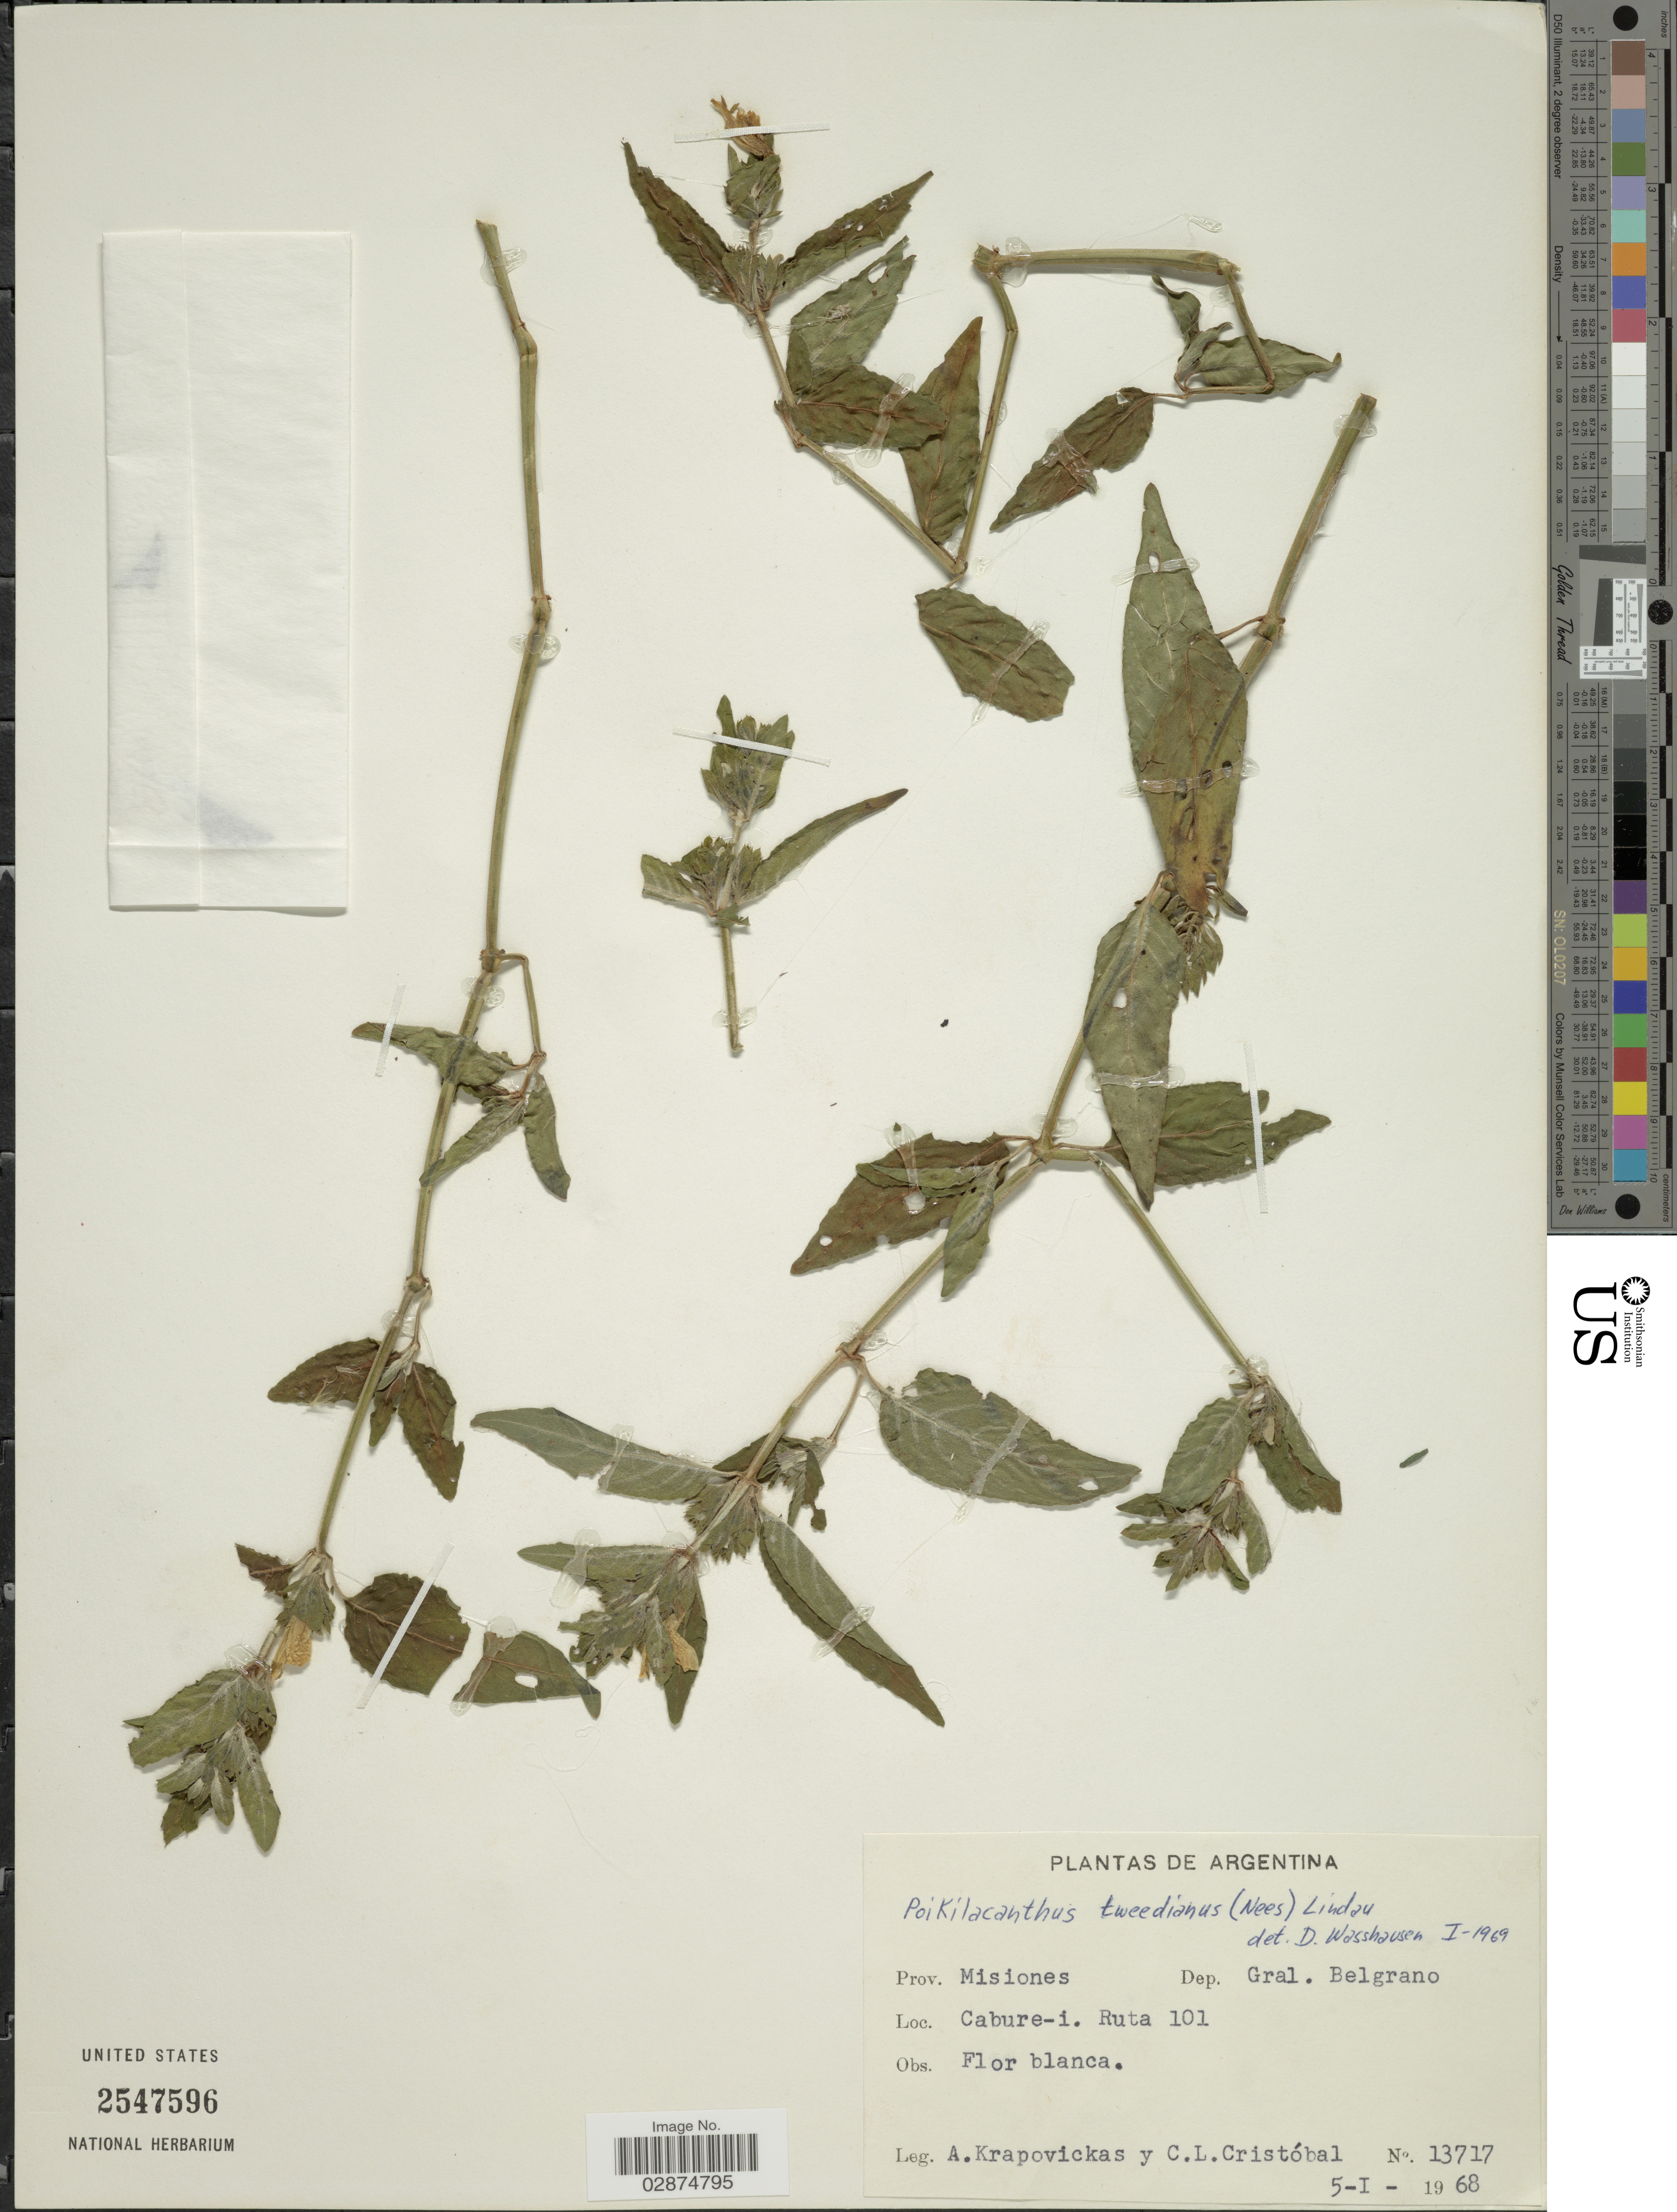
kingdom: Plantae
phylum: Tracheophyta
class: Magnoliopsida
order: Lamiales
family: Acanthaceae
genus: Poikilacanthus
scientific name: Poikilacanthus glandulosus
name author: (Nees) Ariza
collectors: A. Krapovickas & C. L. Cristóbal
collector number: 13717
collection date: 1968-01-05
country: Argentina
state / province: Misiones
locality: Dep. Gral. Belgrano. Cabure-i. Ruta 101.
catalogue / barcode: US 2547596